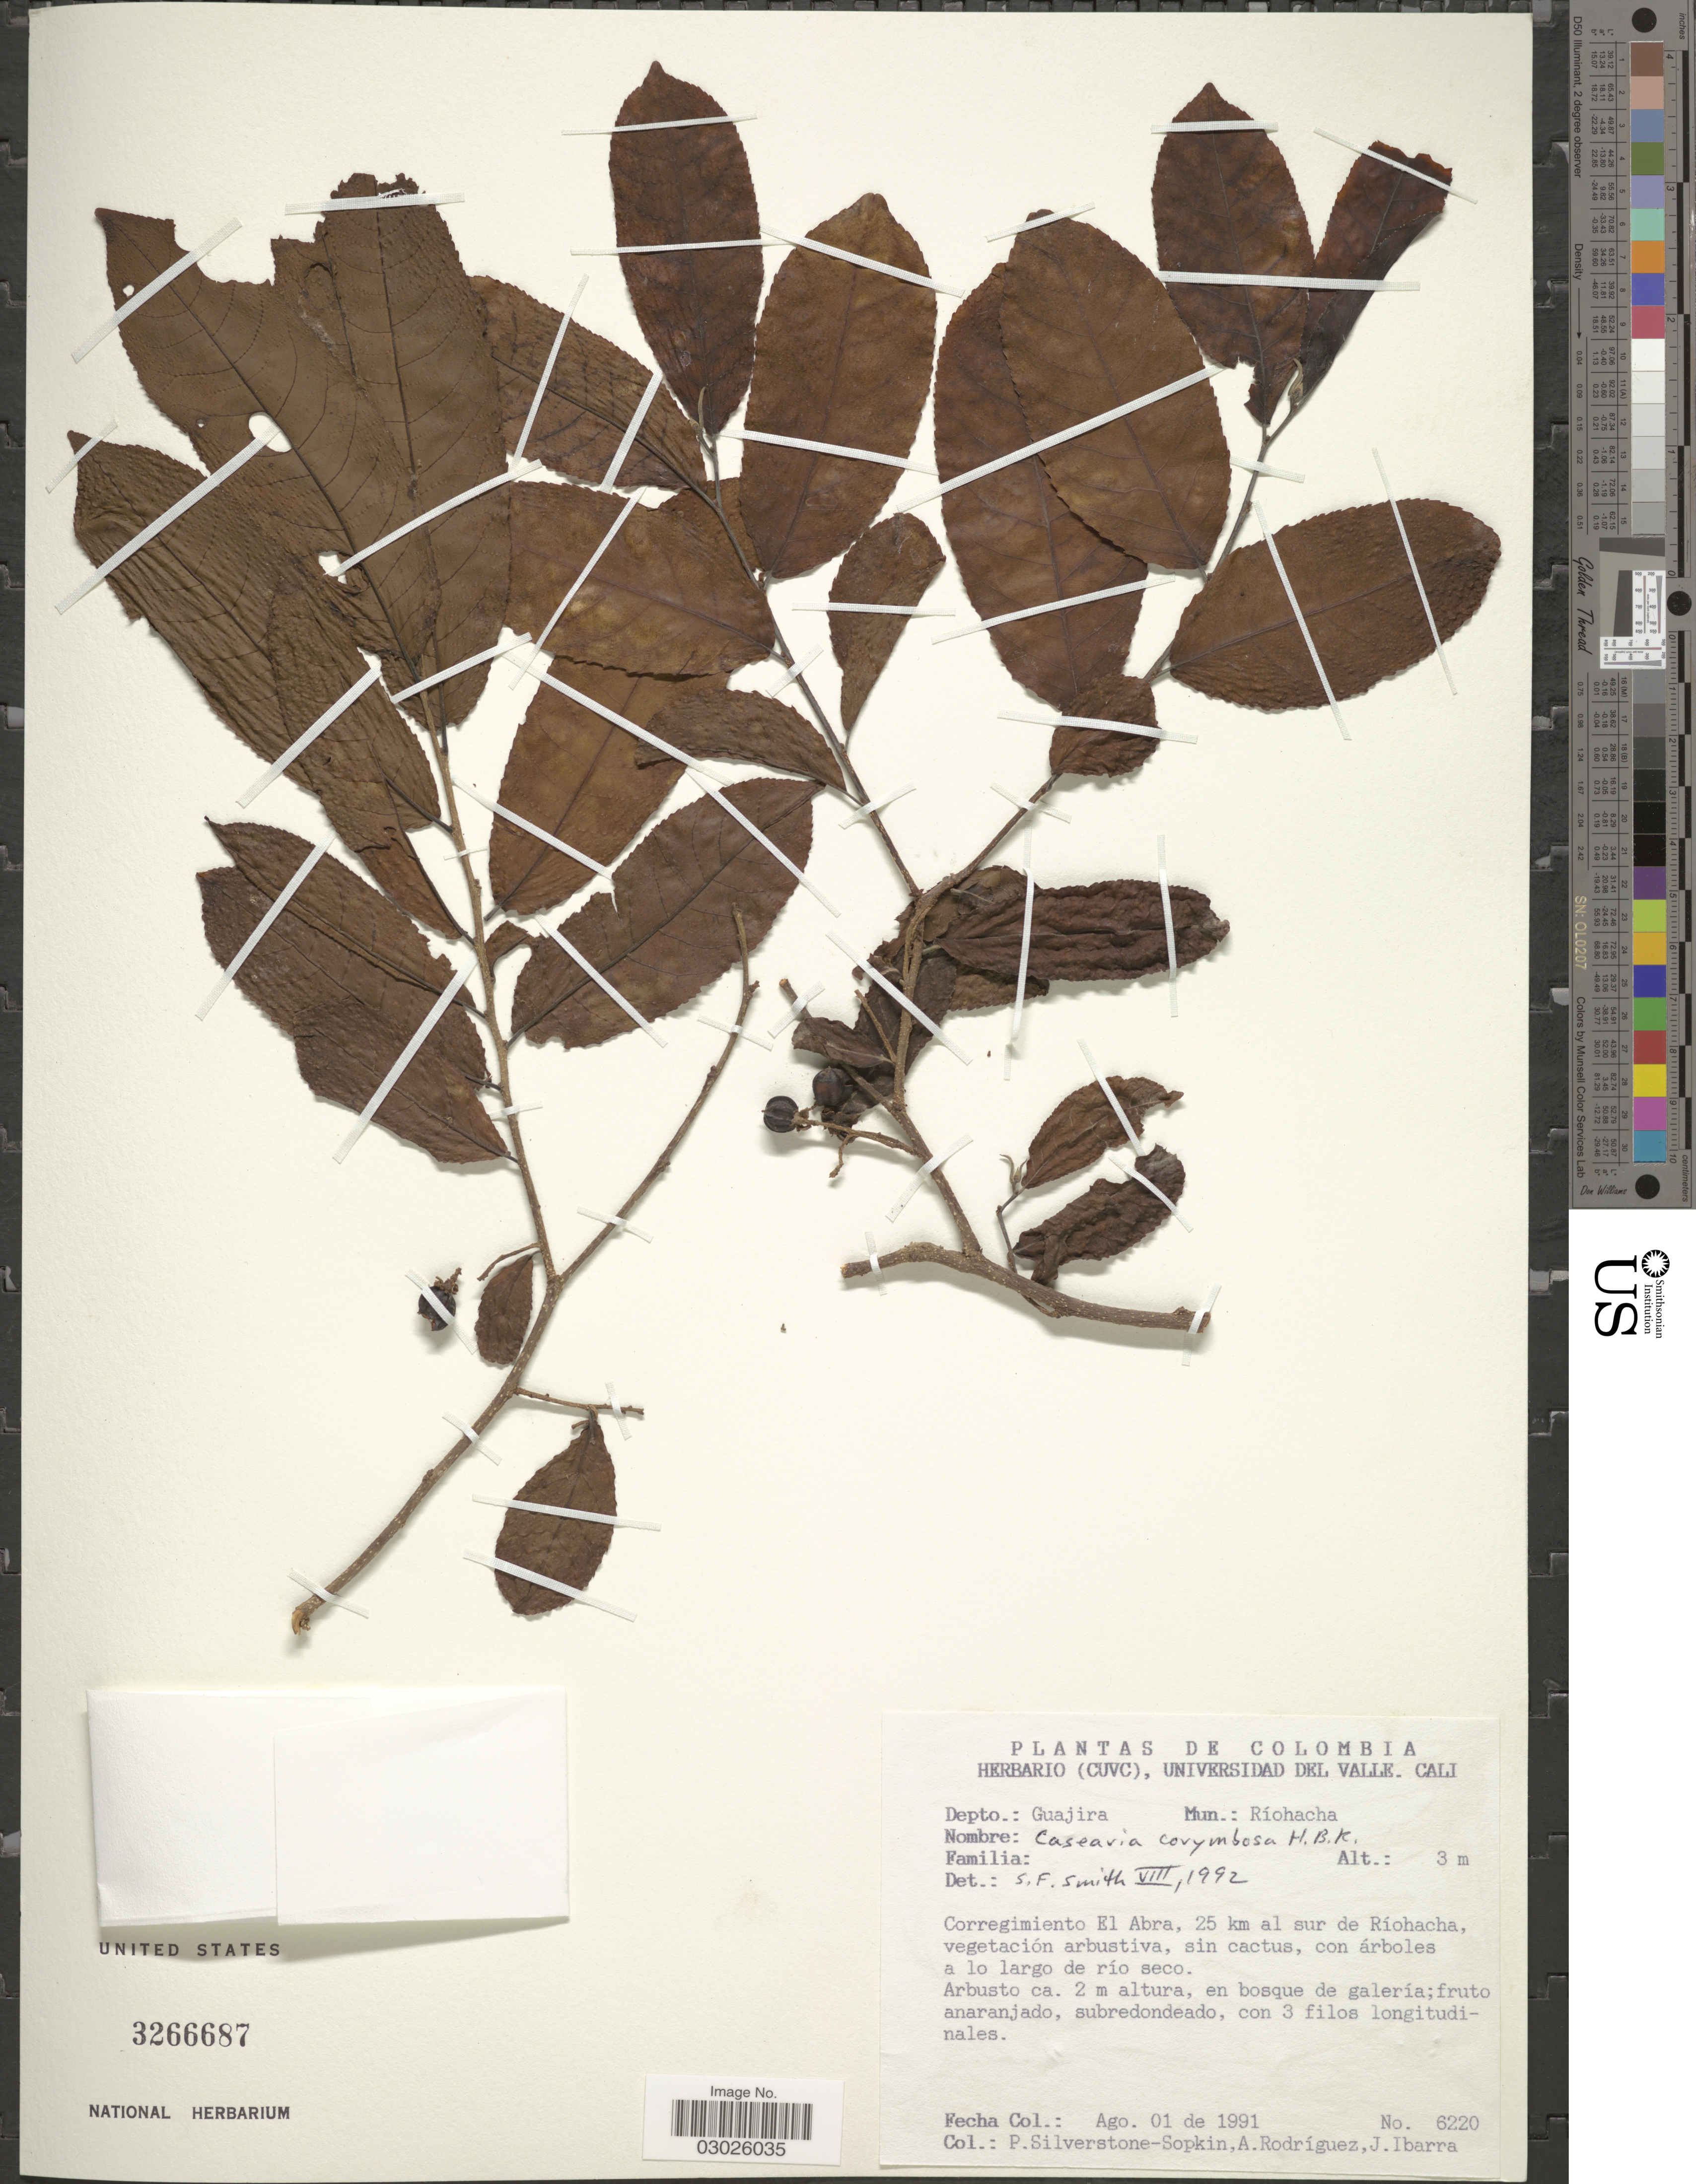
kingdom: Plantae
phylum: Tracheophyta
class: Magnoliopsida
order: Malpighiales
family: Salicaceae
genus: Casearia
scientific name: Casearia corymbosa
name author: Kunth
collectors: P. A. Silverstone-Sopkin, A. Rodríguez & J. Ibarra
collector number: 6220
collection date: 1991-08-01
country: Colombia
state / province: La Guajira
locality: Depto.: Guajira. Mun.: Ríohacha. Corregimiento El Abra, 25 km al sur de Ríohacha, vegetación arbustiva, sin cactus, con árboles a lo largo de río seco.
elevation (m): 3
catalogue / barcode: US 3266687